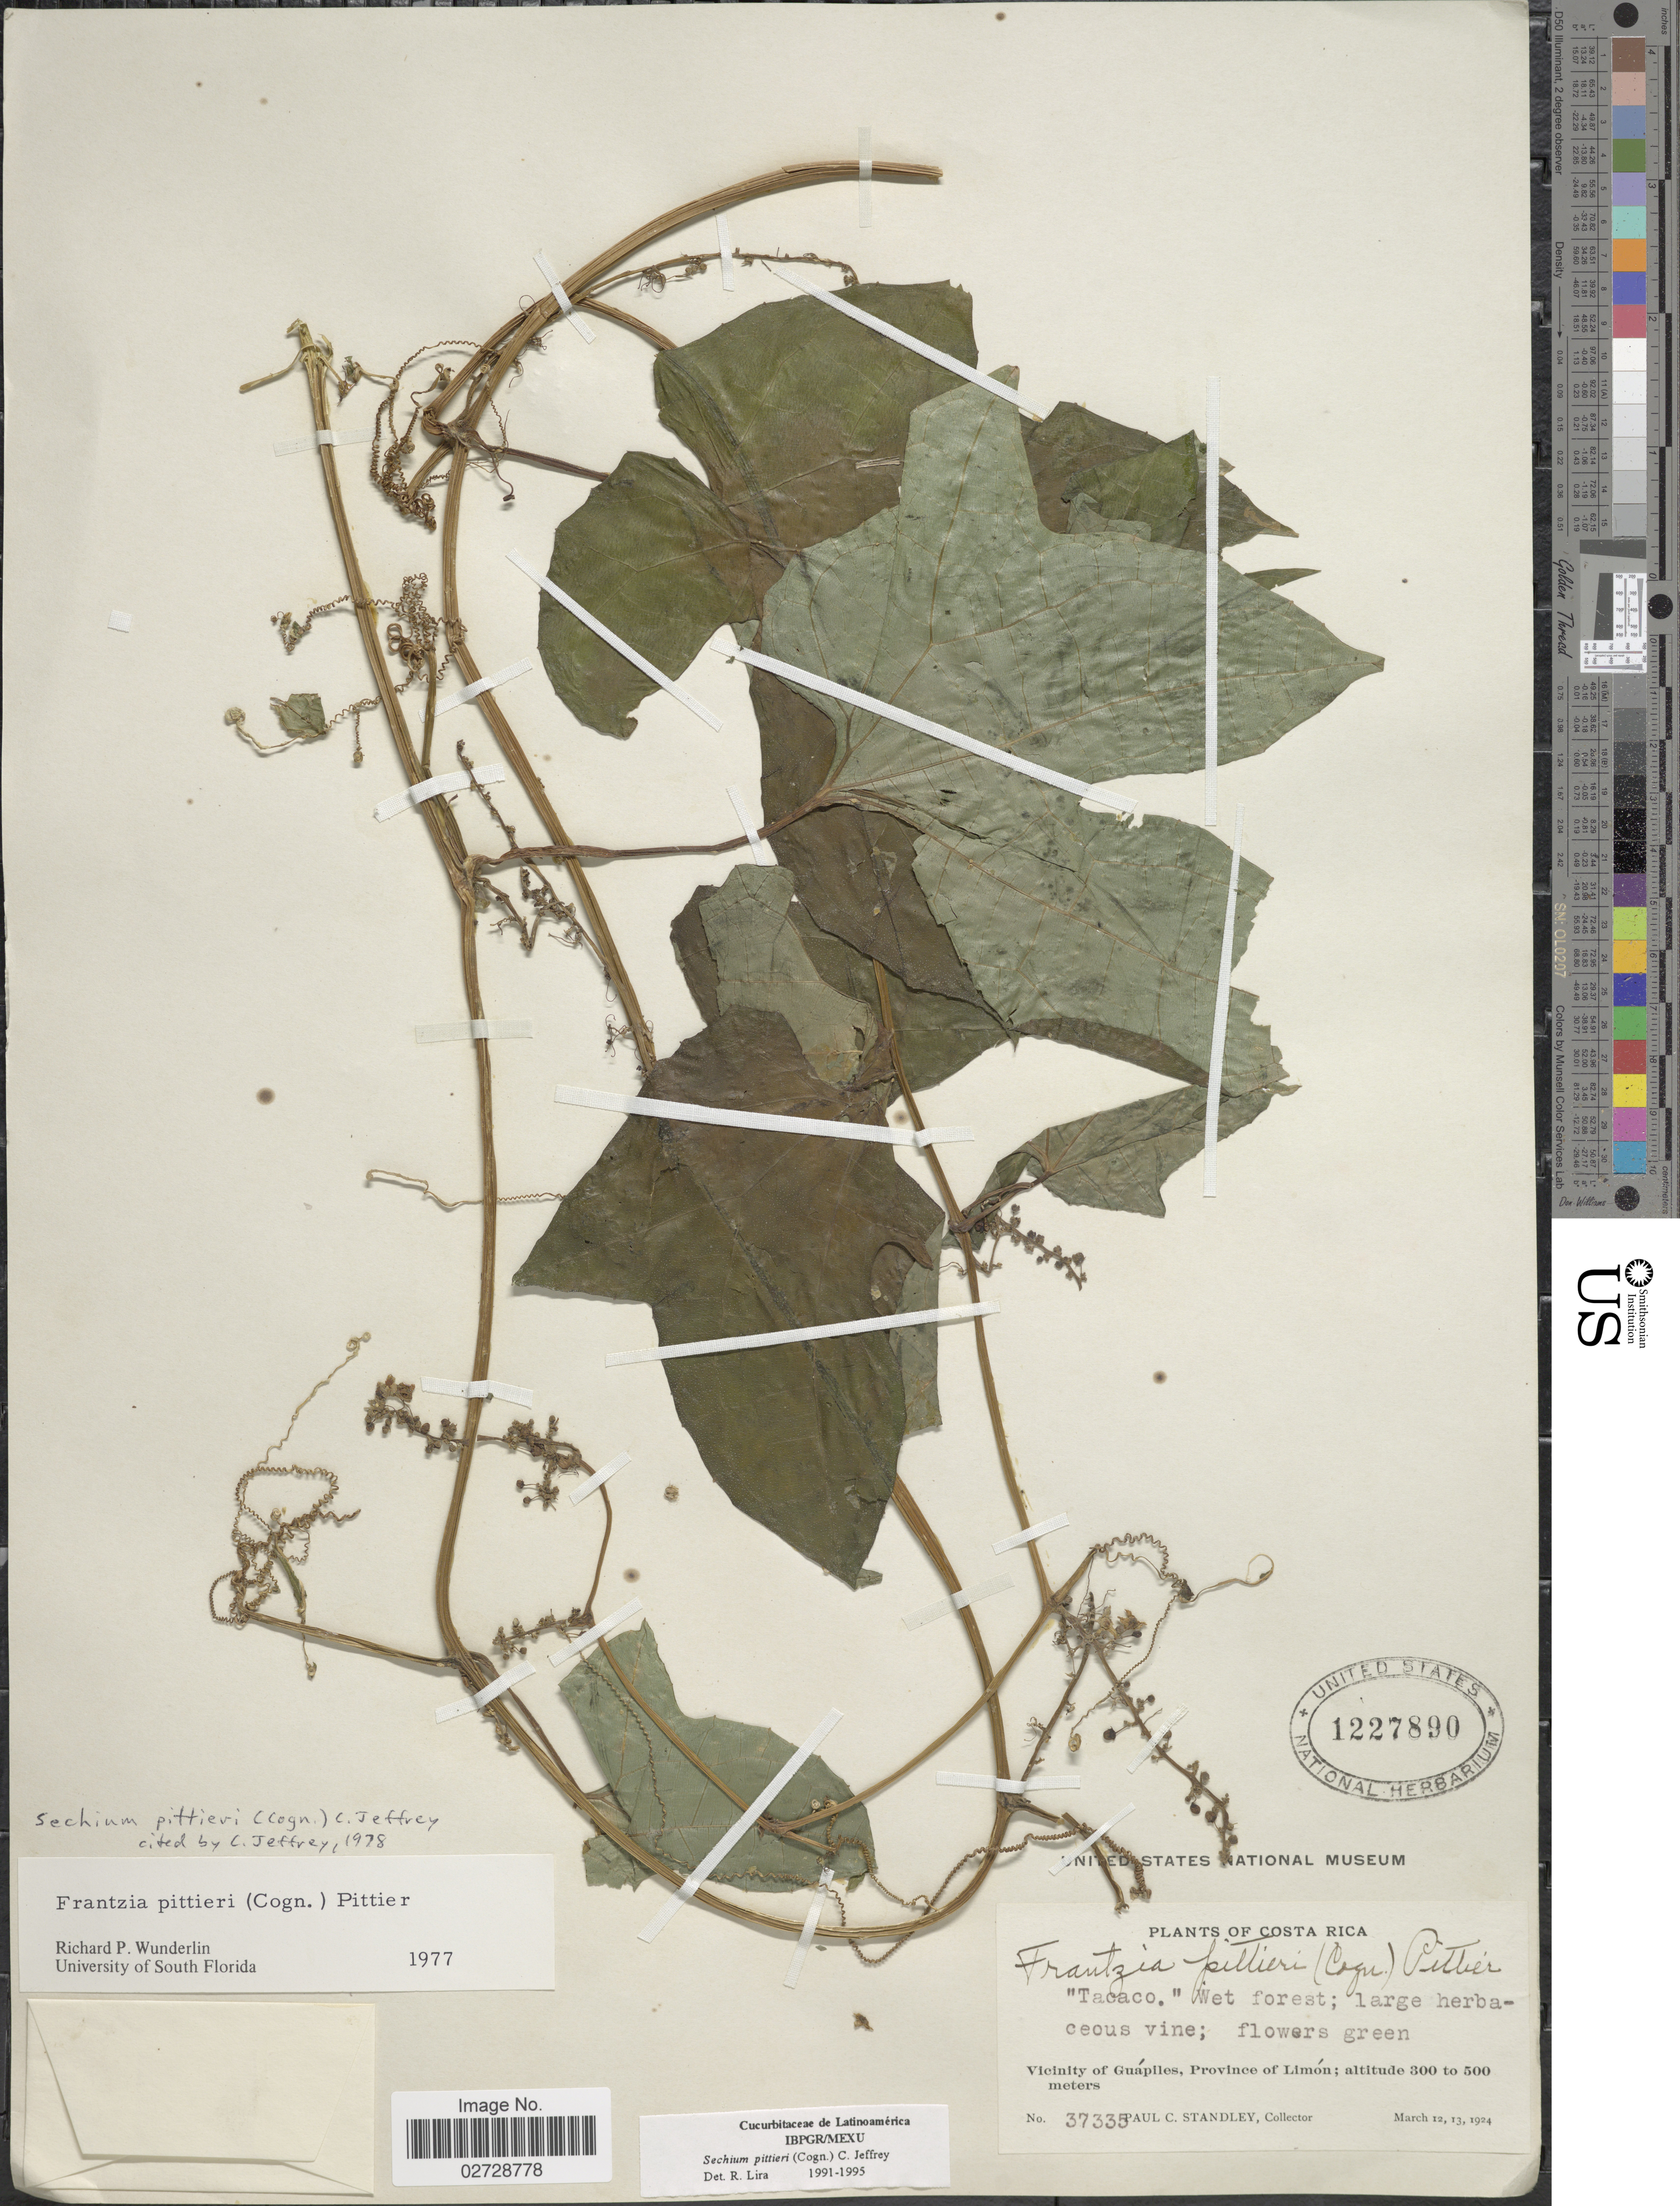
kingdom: Plantae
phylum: Tracheophyta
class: Magnoliopsida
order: Cucurbitales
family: Cucurbitaceae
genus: Sechium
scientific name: Sechium pittieri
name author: (Cogn.) C. Jeffrey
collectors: P. C. Standley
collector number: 37335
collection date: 1924-03-12/1924-03-13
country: Costa Rica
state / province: Limón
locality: Vicinity of Guápiles.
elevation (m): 300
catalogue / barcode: US 1227890